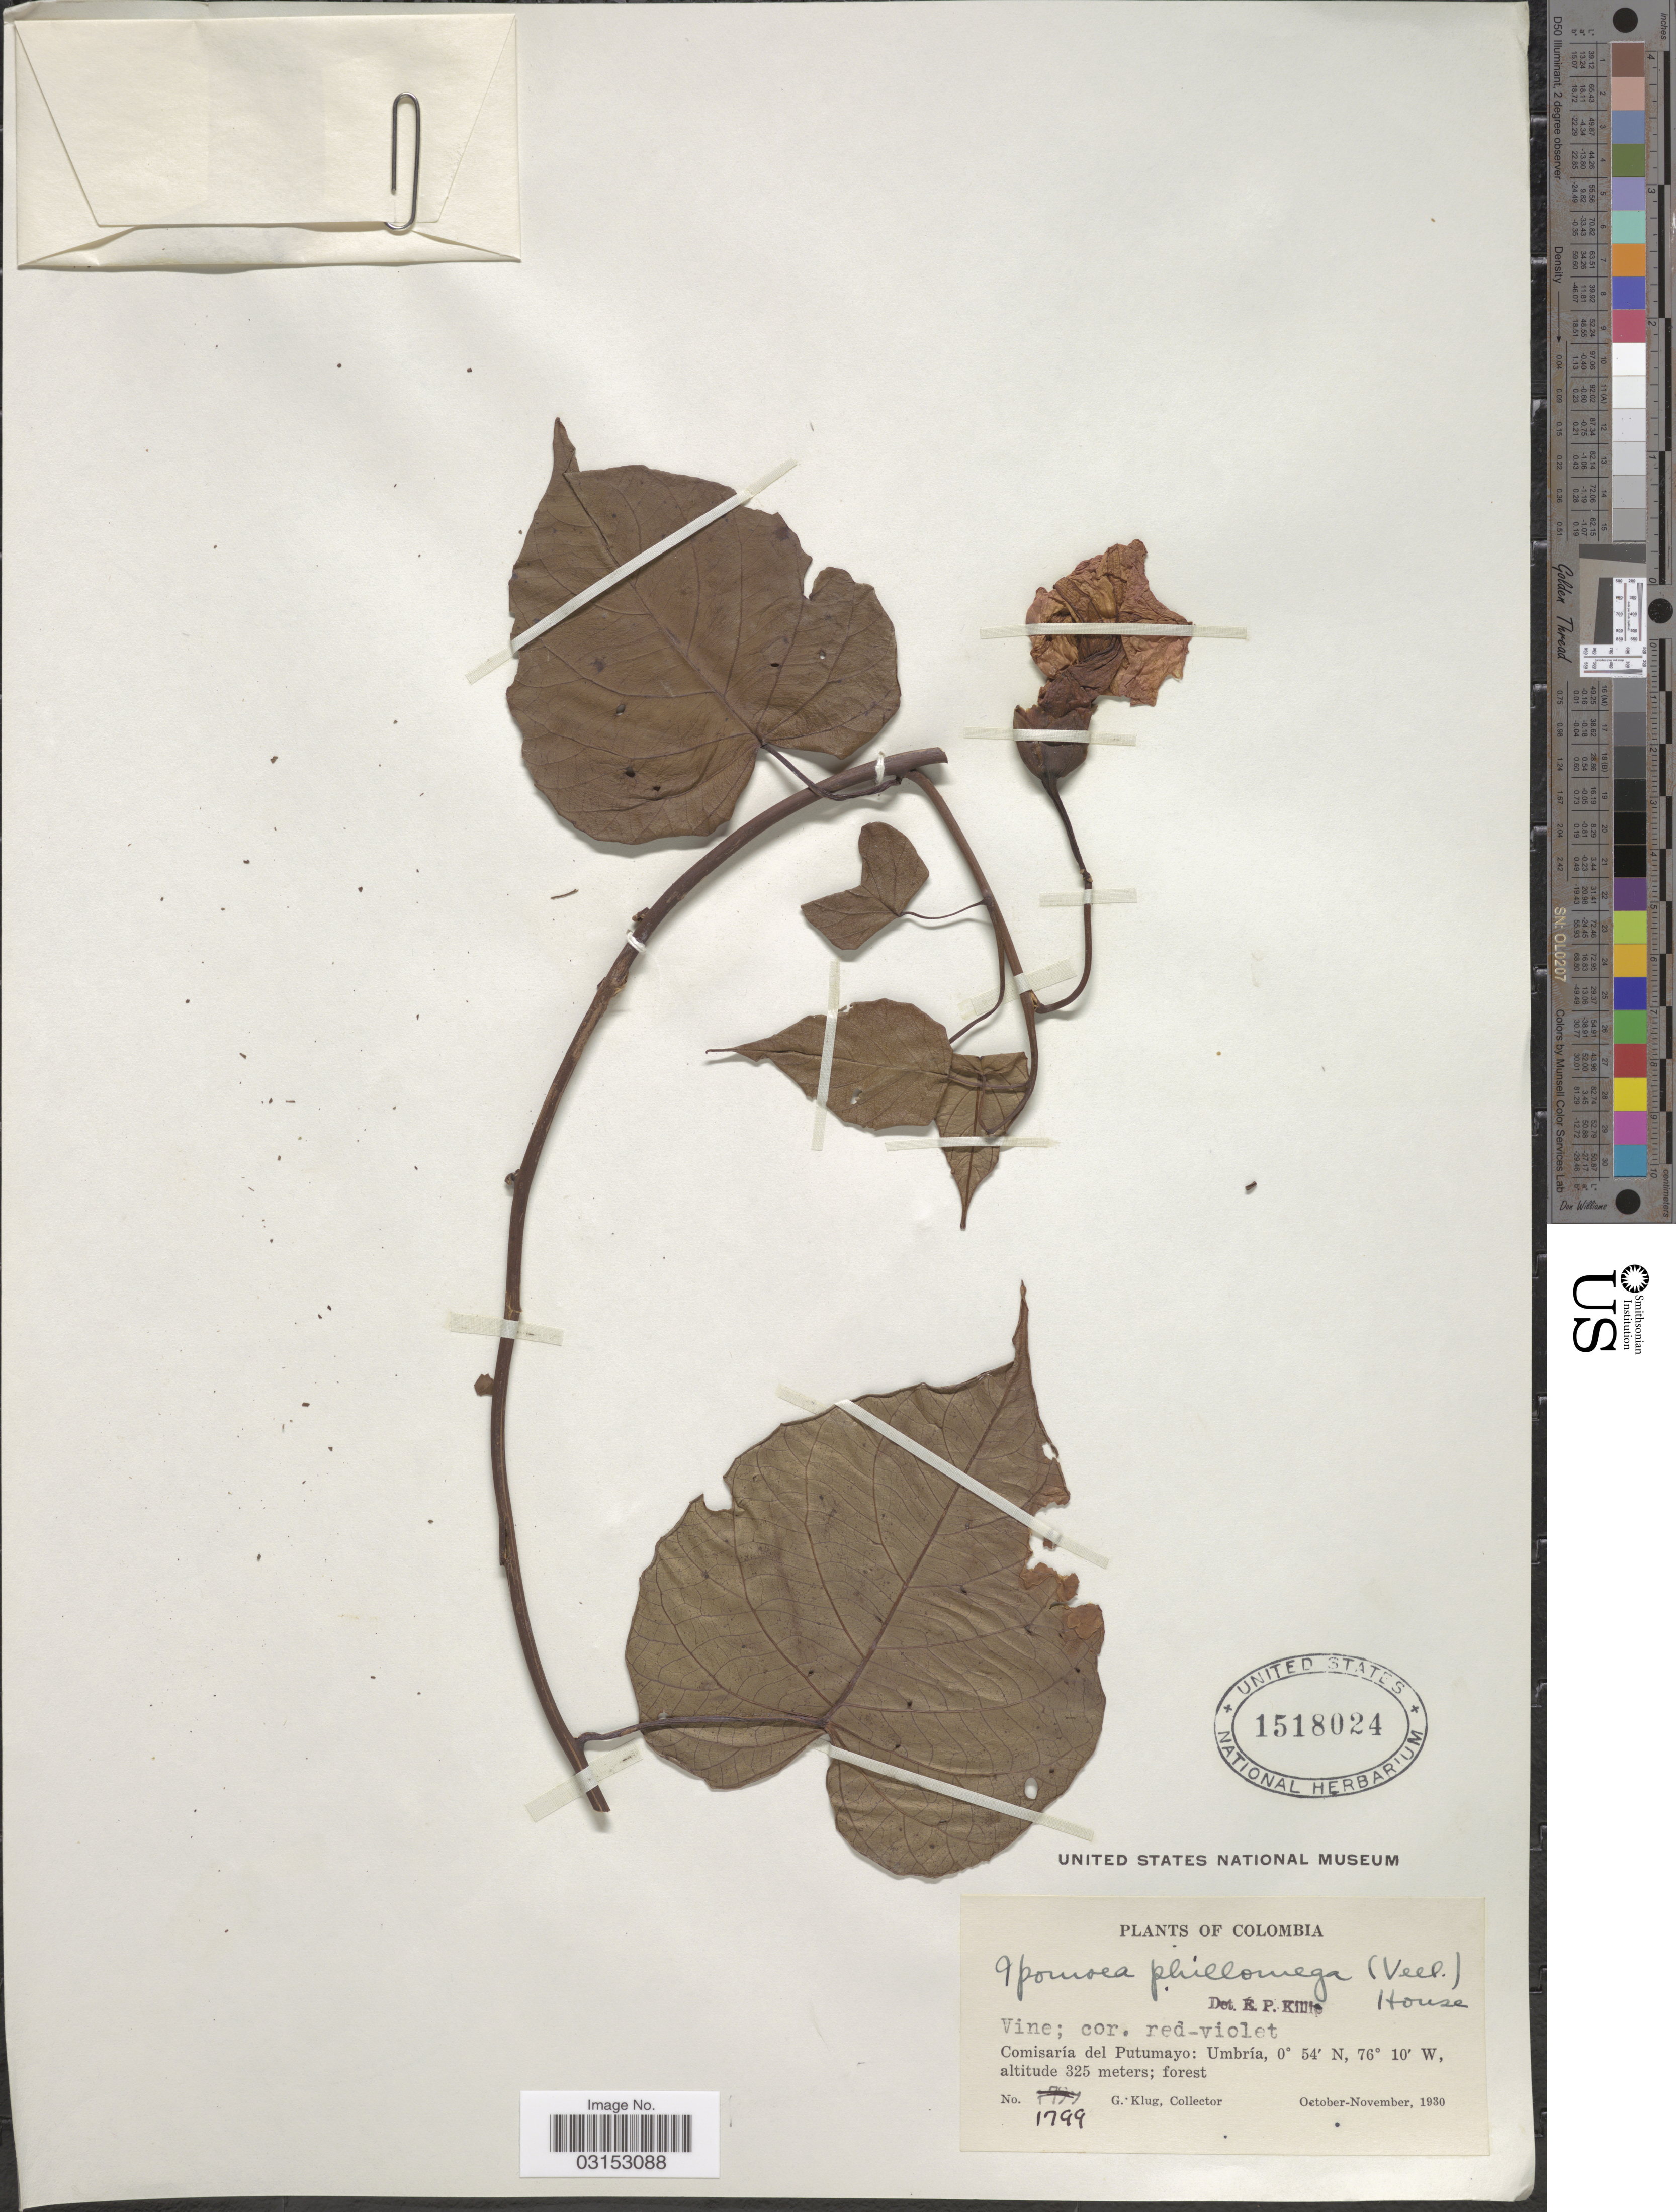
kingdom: Plantae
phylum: Tracheophyta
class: Magnoliopsida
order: Solanales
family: Convolvulaceae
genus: Ipomoea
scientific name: Ipomoea pterodes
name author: Choisy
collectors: G. Klug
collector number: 1799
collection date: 1930-10/1930-11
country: Colombia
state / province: Putumayo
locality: Comisaría del Putumayo: Umbría.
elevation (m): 325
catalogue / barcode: US 1518024